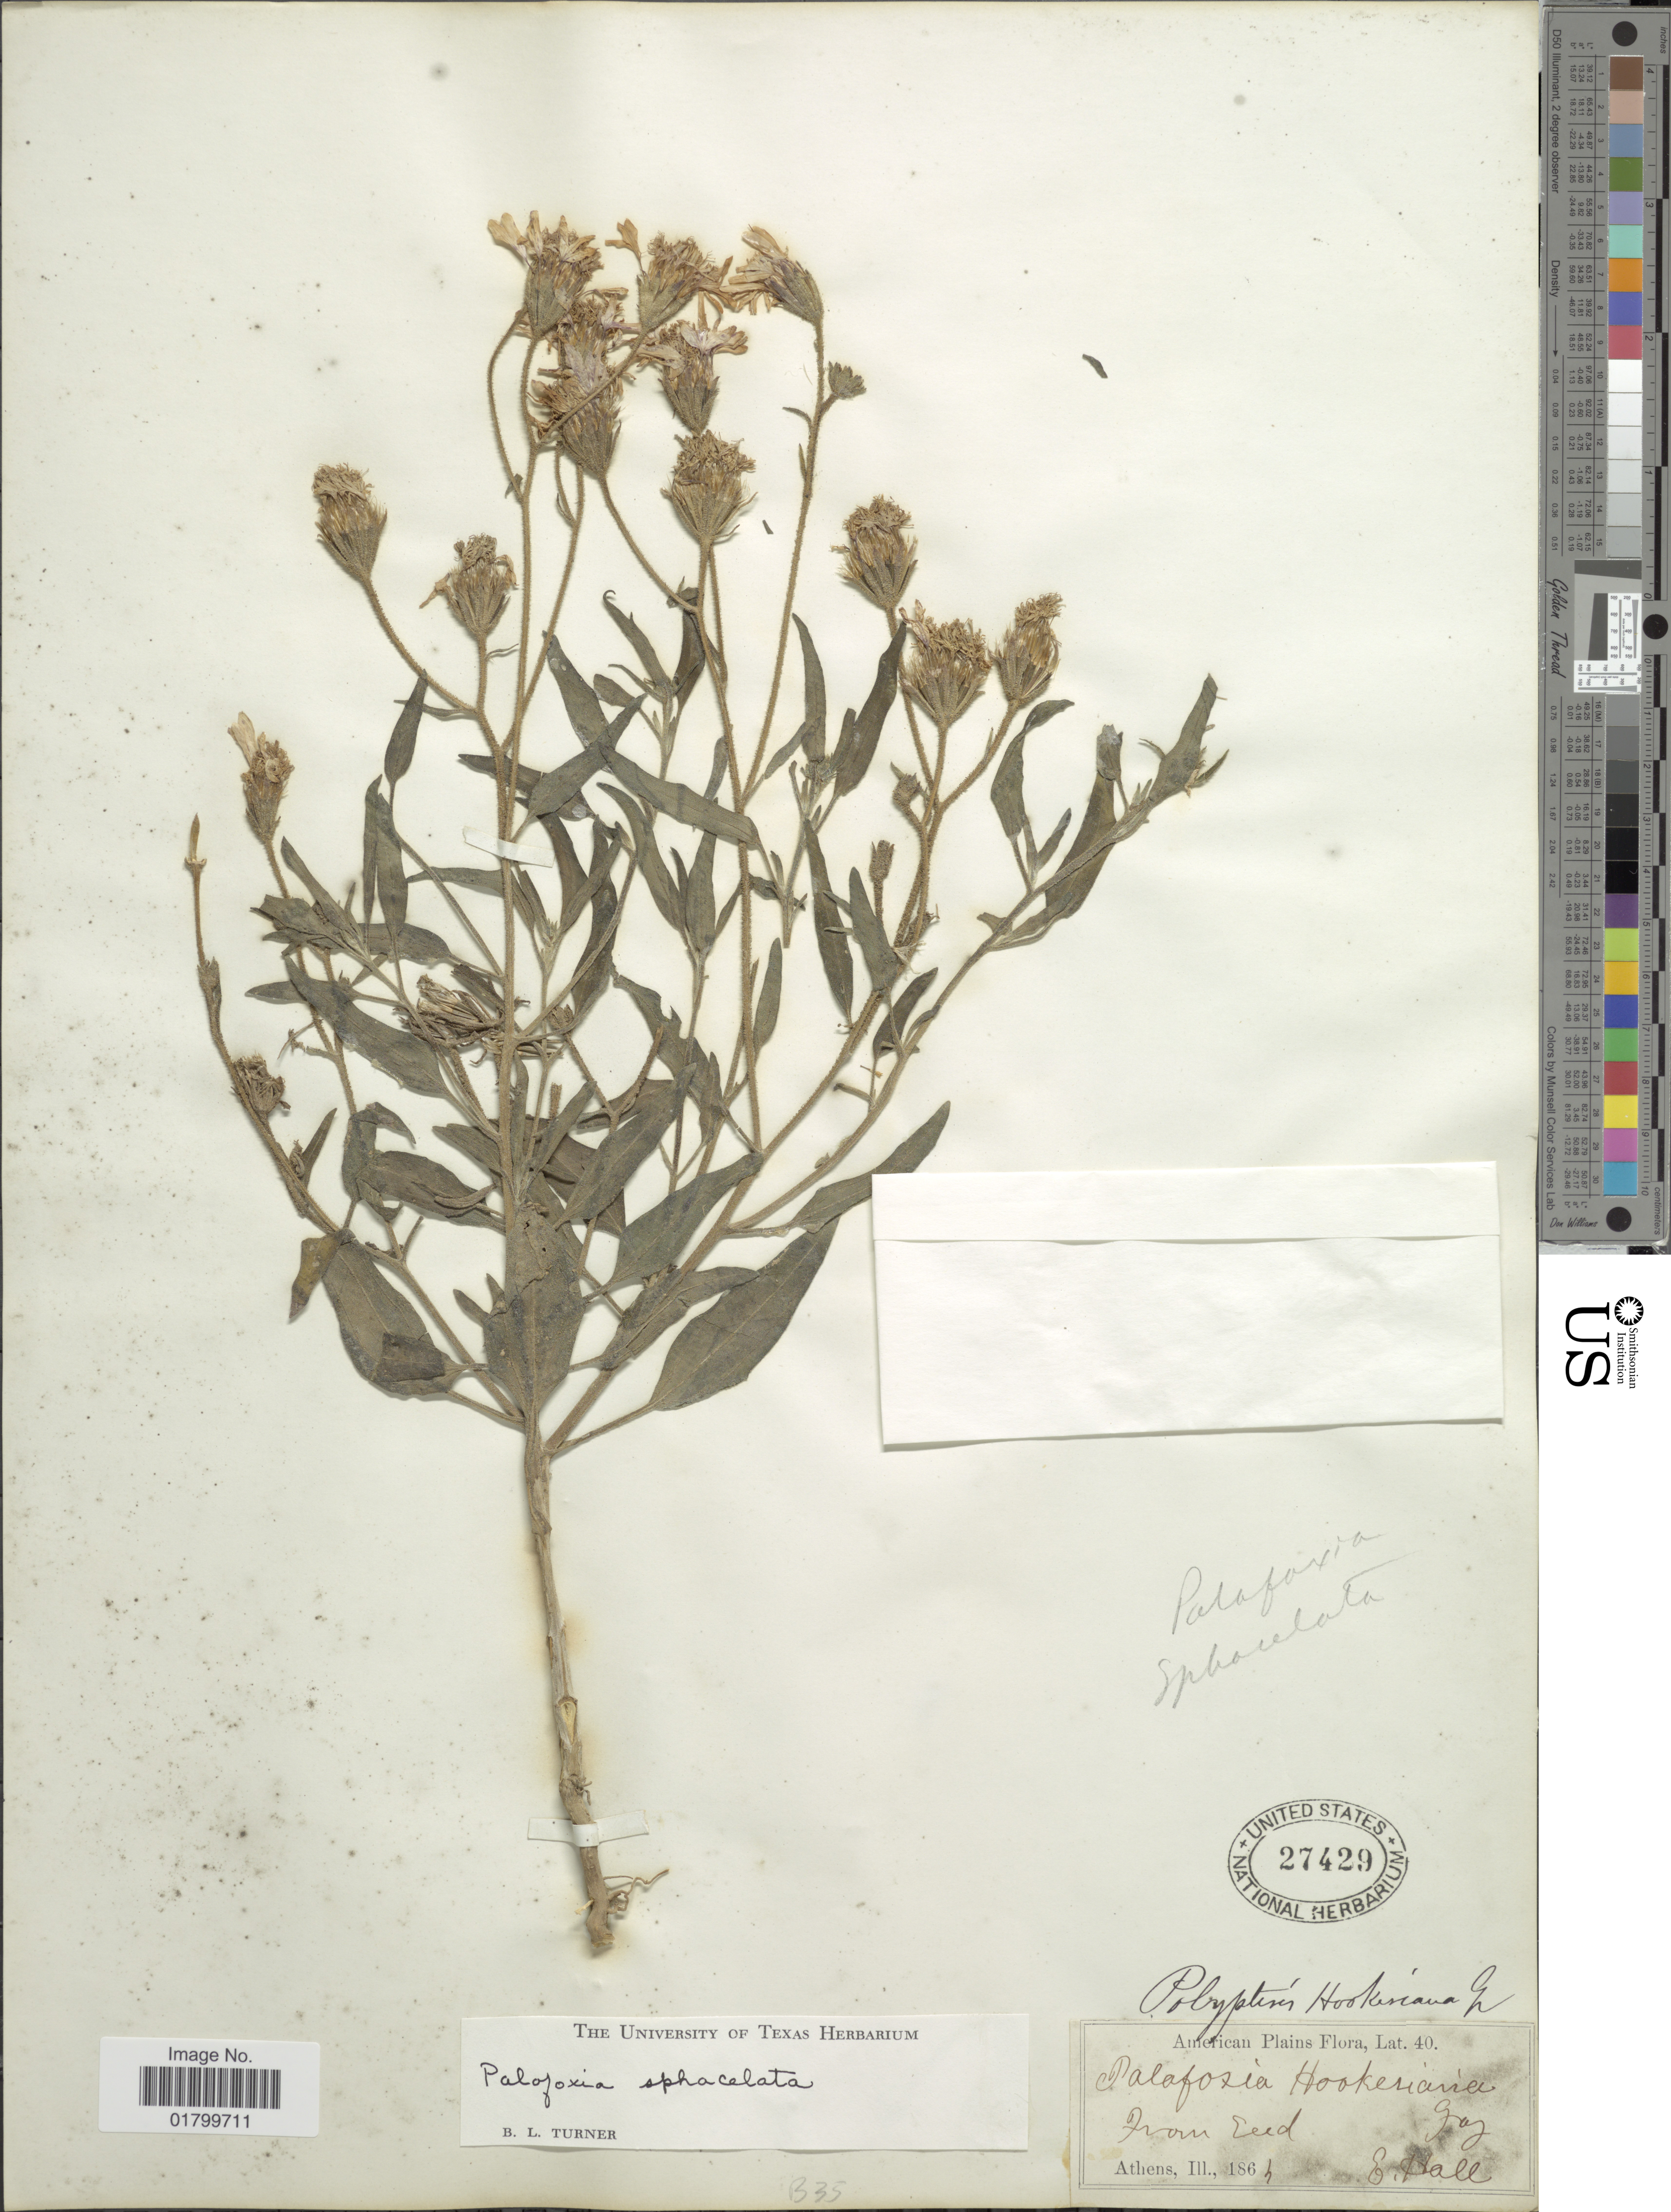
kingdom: Plantae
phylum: Tracheophyta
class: Magnoliopsida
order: Asterales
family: Asteraceae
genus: Palafoxia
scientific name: Palafoxia sphacelata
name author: (Nutt. ex Torr.) Cory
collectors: E. Hall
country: United States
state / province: Illinois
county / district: Menard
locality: Athens, Ill.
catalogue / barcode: US 27429